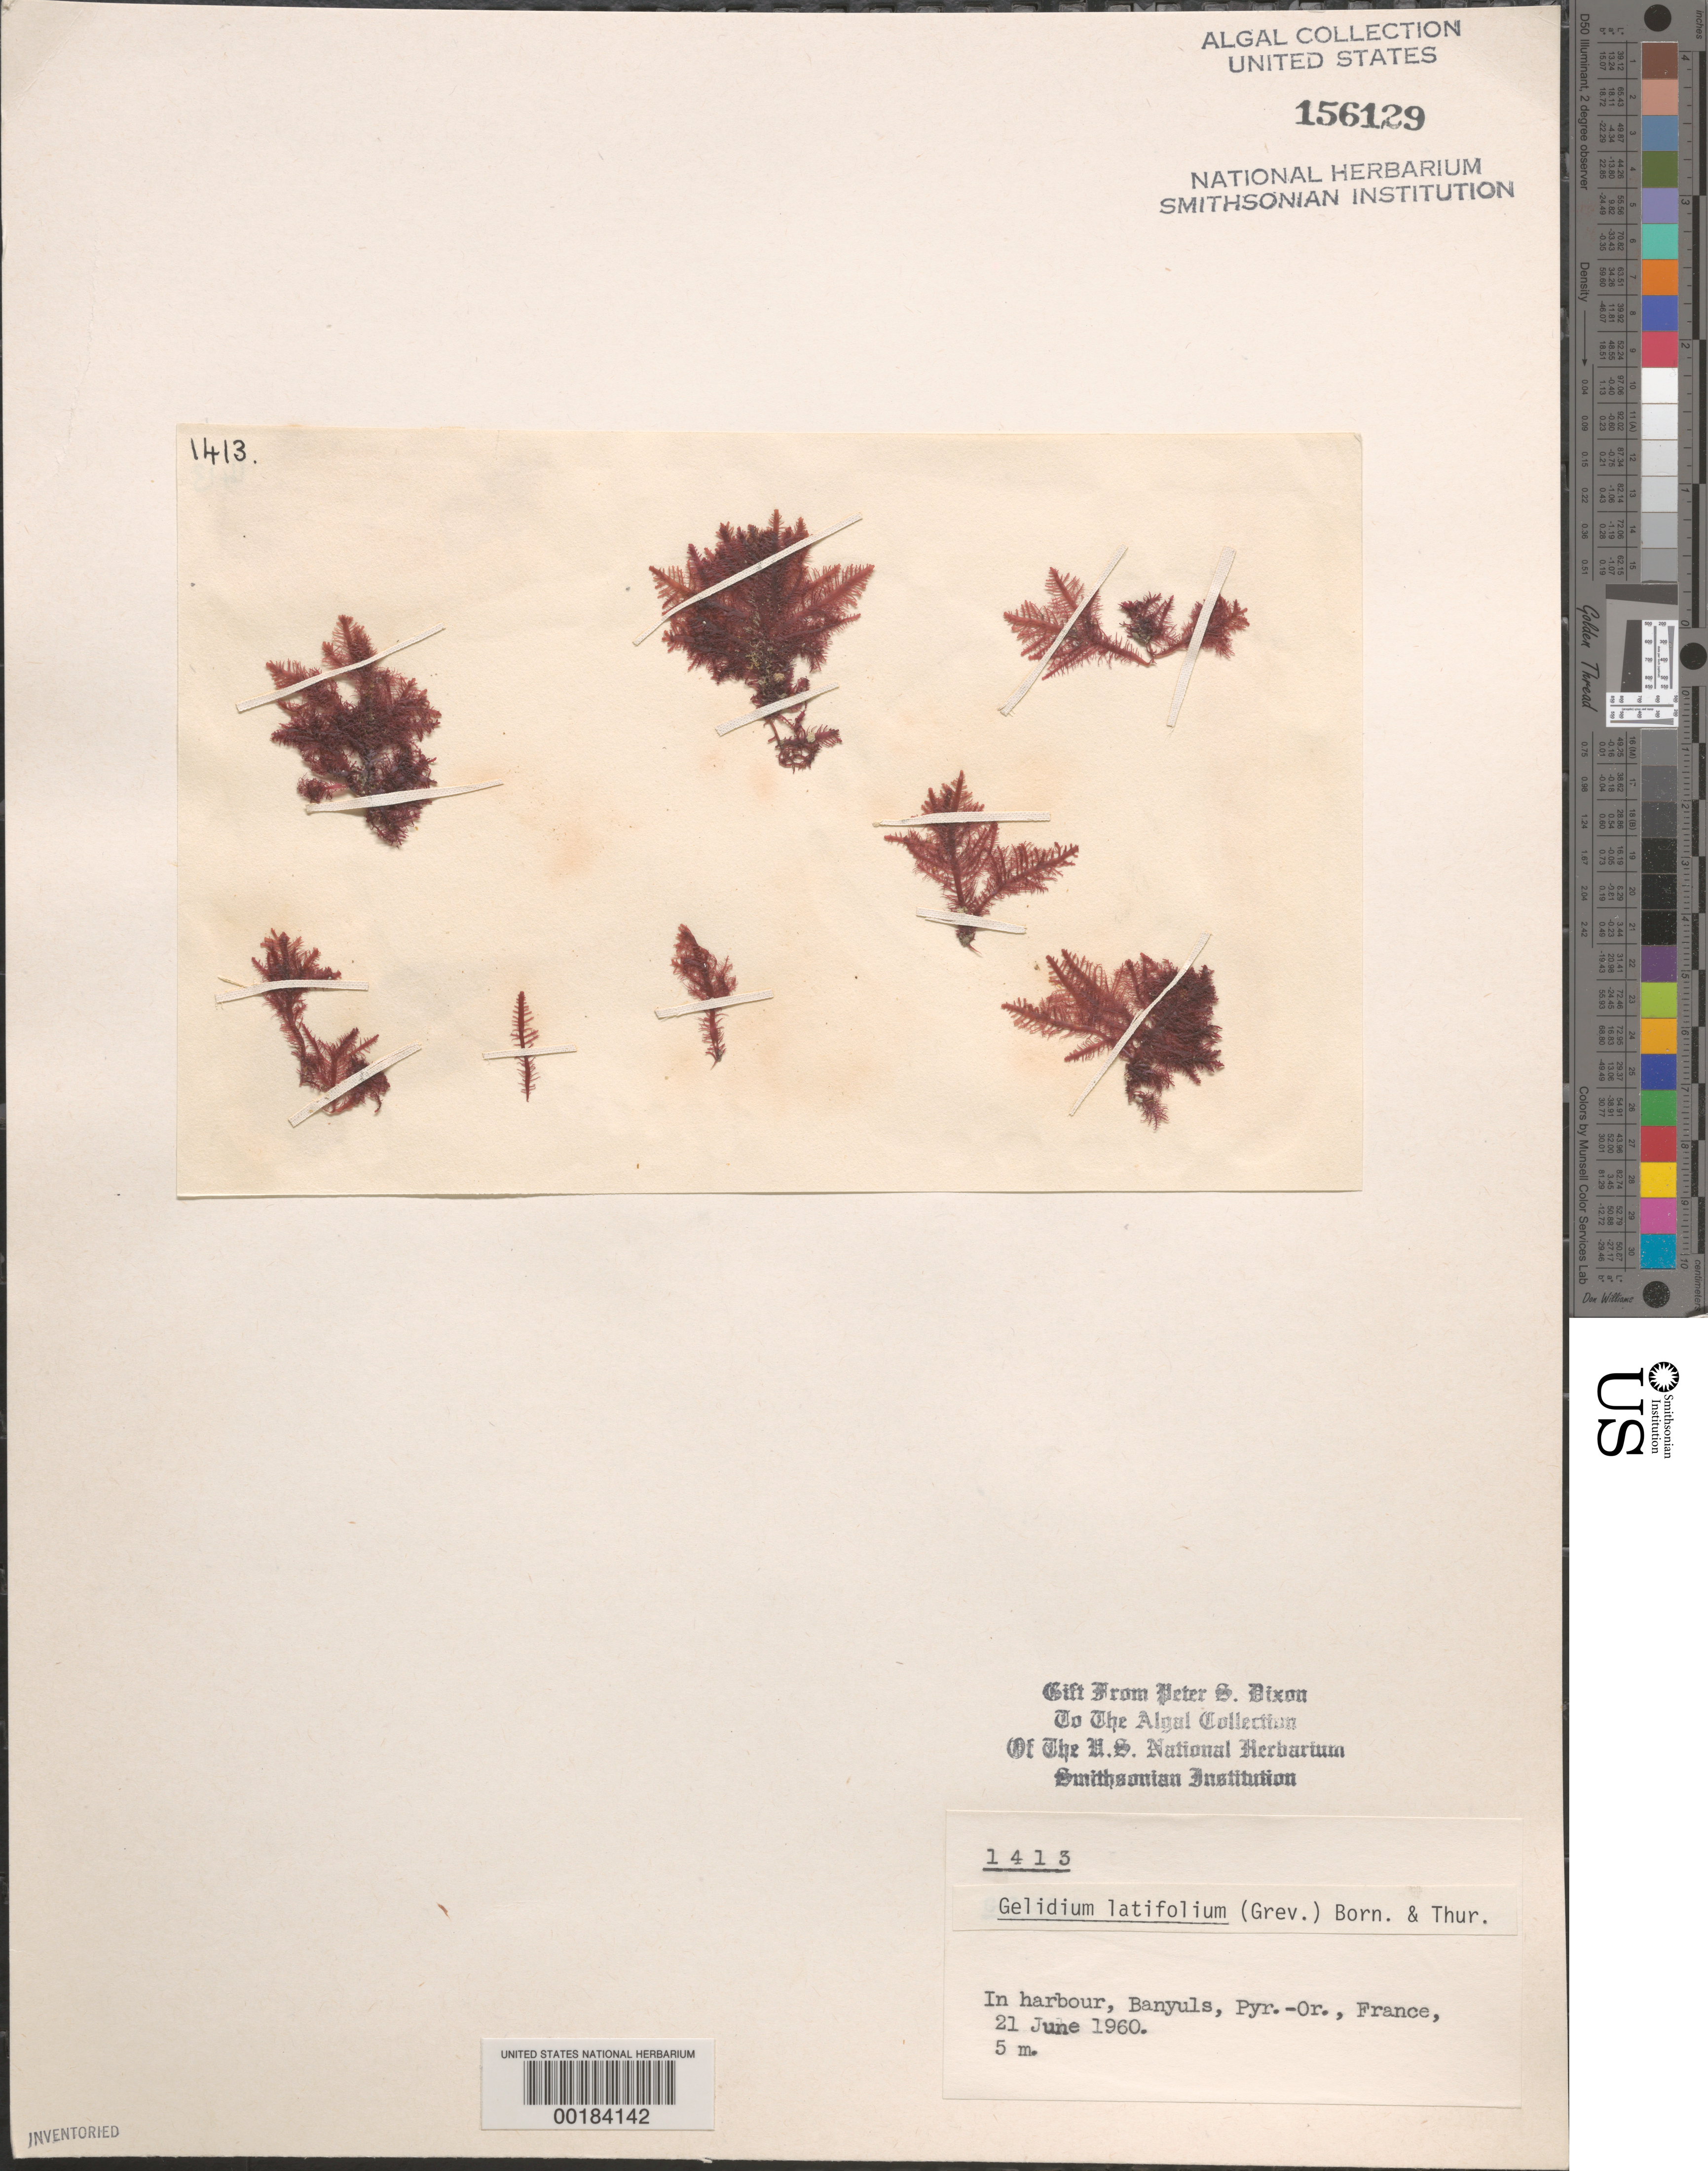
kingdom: Plantae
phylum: Rhodophyta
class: Florideophyceae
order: Gelidiales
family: Gelidiaceae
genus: Gelidium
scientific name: Gelidium spinosum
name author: (S.G. Gmel.) P.C. Silva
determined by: Algae name updating Project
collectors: P. S. Dixon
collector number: PSD 1413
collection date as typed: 21 Jun 1960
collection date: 1960-06-21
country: France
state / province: Occitanie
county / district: Pyrénées-Orientales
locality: Banyuls-sur-Mer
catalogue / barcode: US 156129